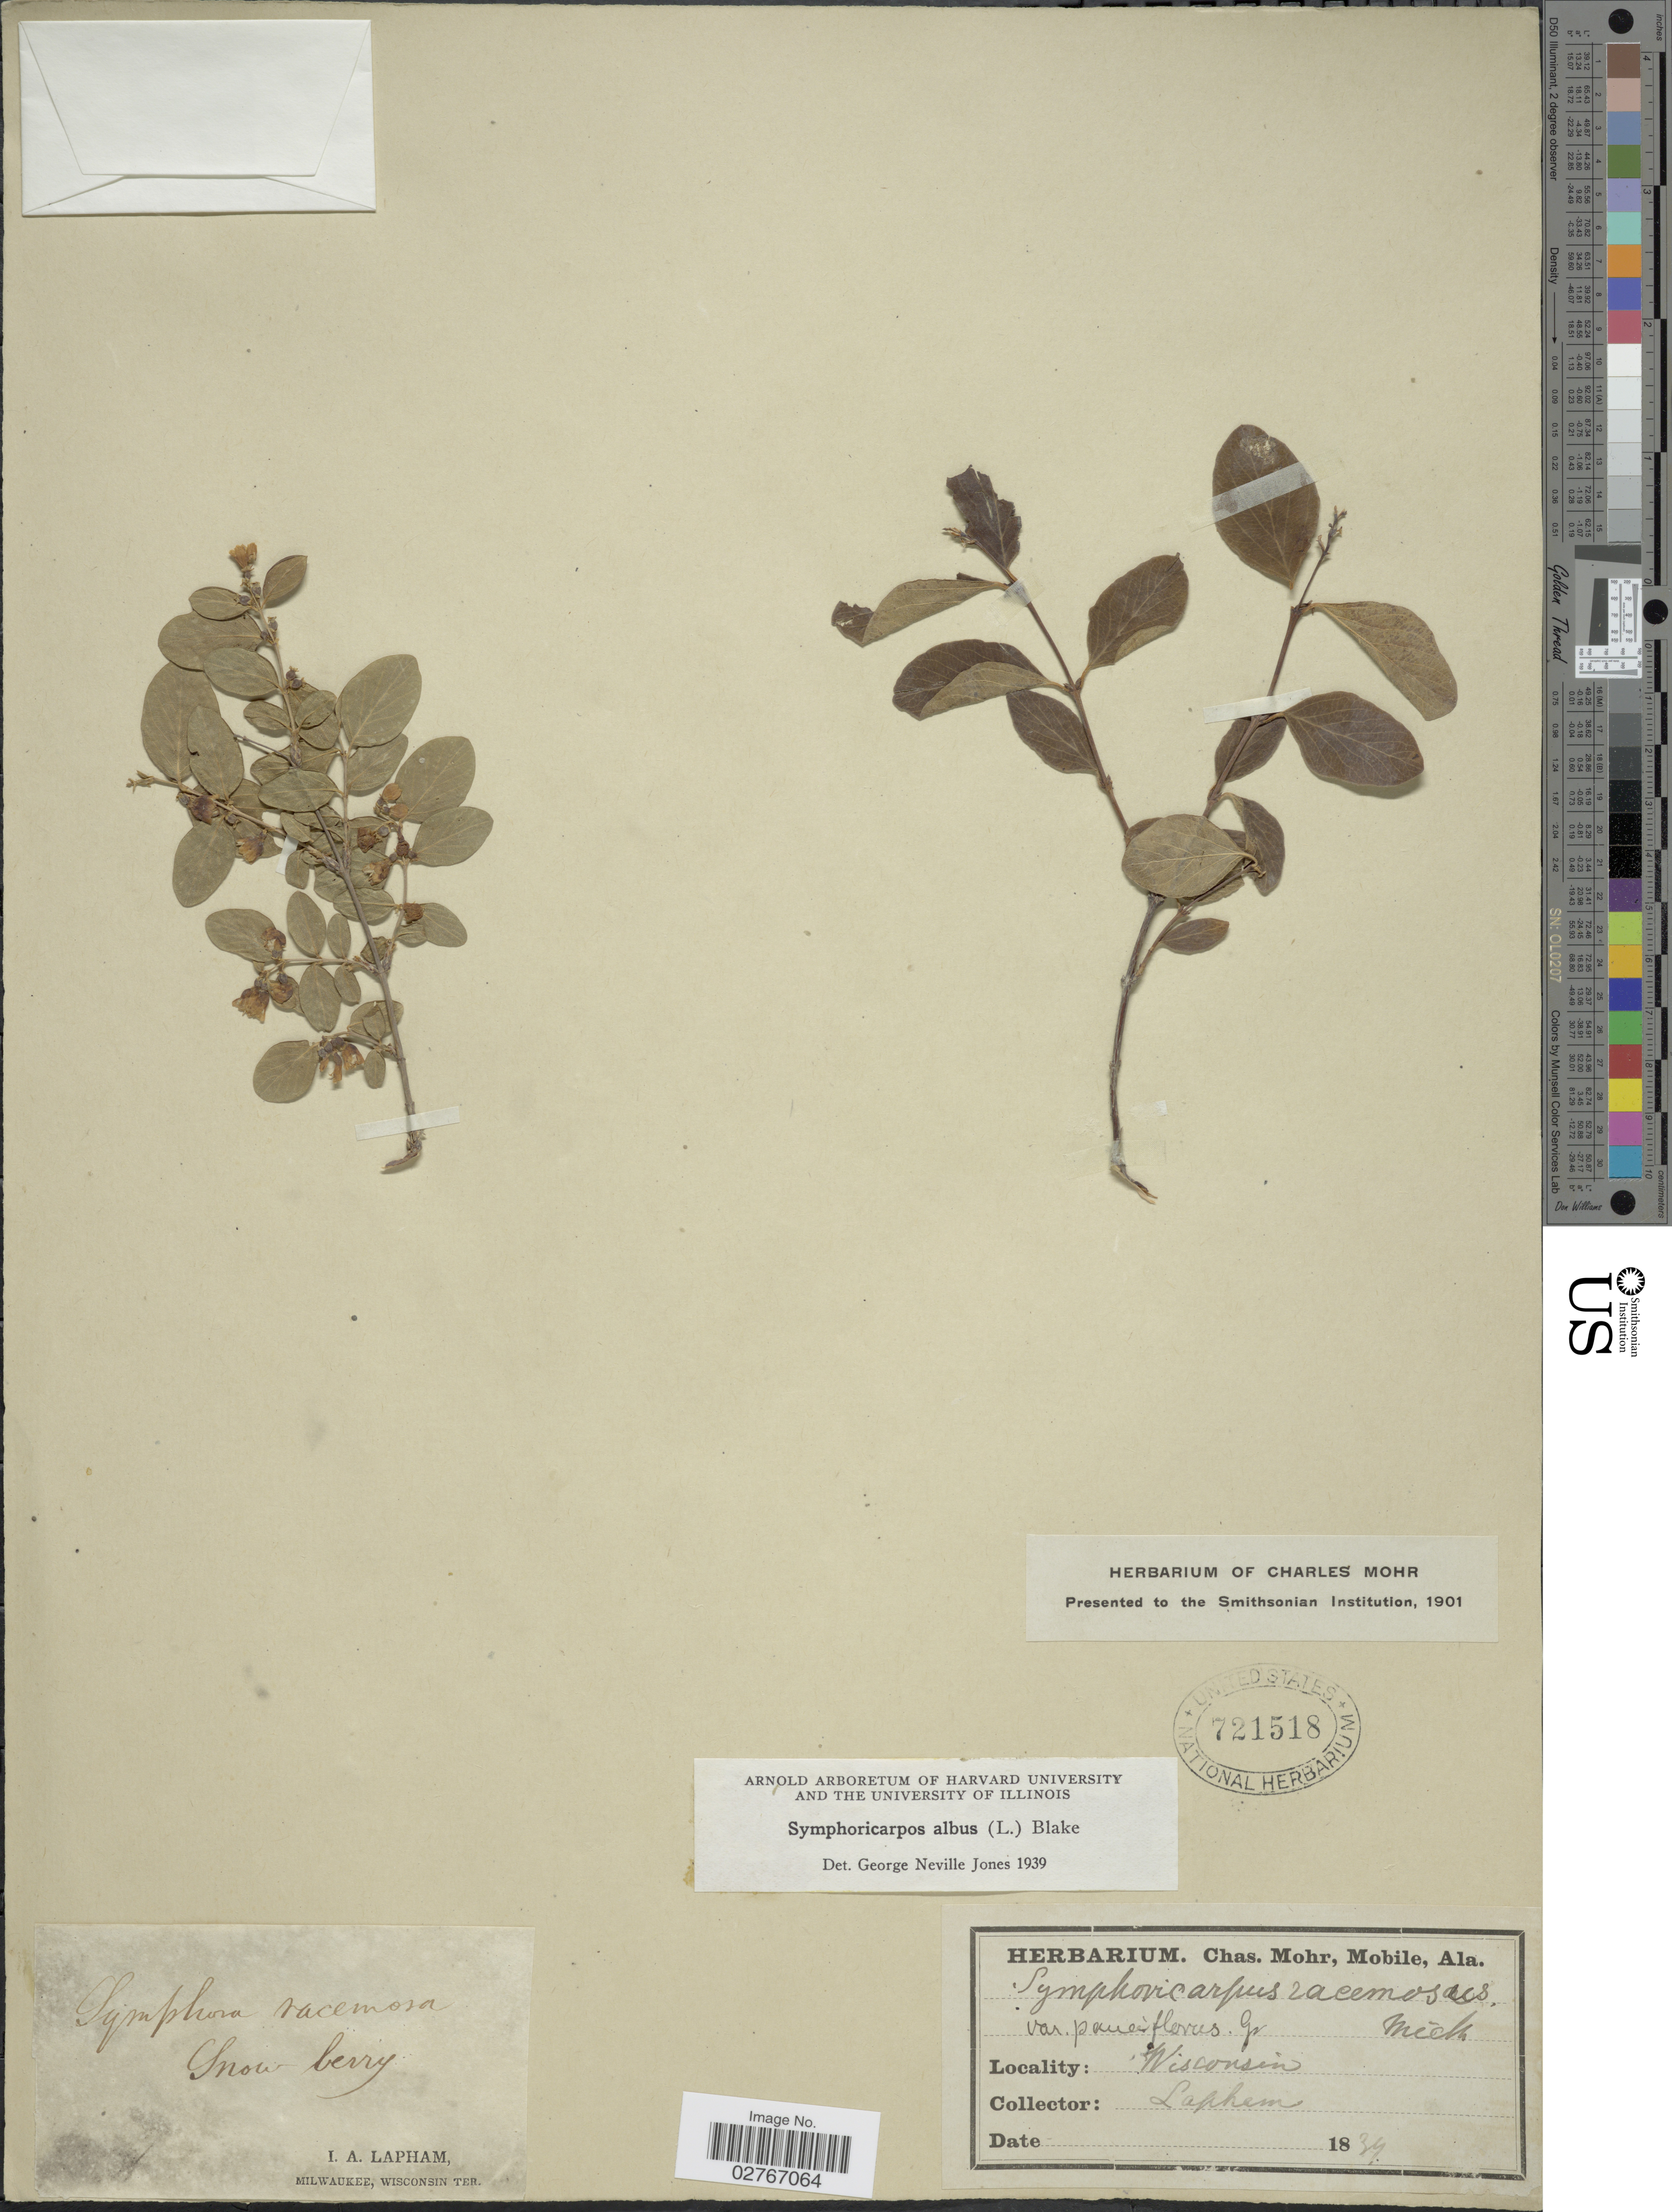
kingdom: Plantae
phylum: Tracheophyta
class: Magnoliopsida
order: Dipsacales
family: Caprifoliaceae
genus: Symphoricarpos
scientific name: Symphoricarpos albus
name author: (L.) S.F. Blake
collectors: I. Lapham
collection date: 1839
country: United States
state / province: Wisconsin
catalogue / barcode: US 721518